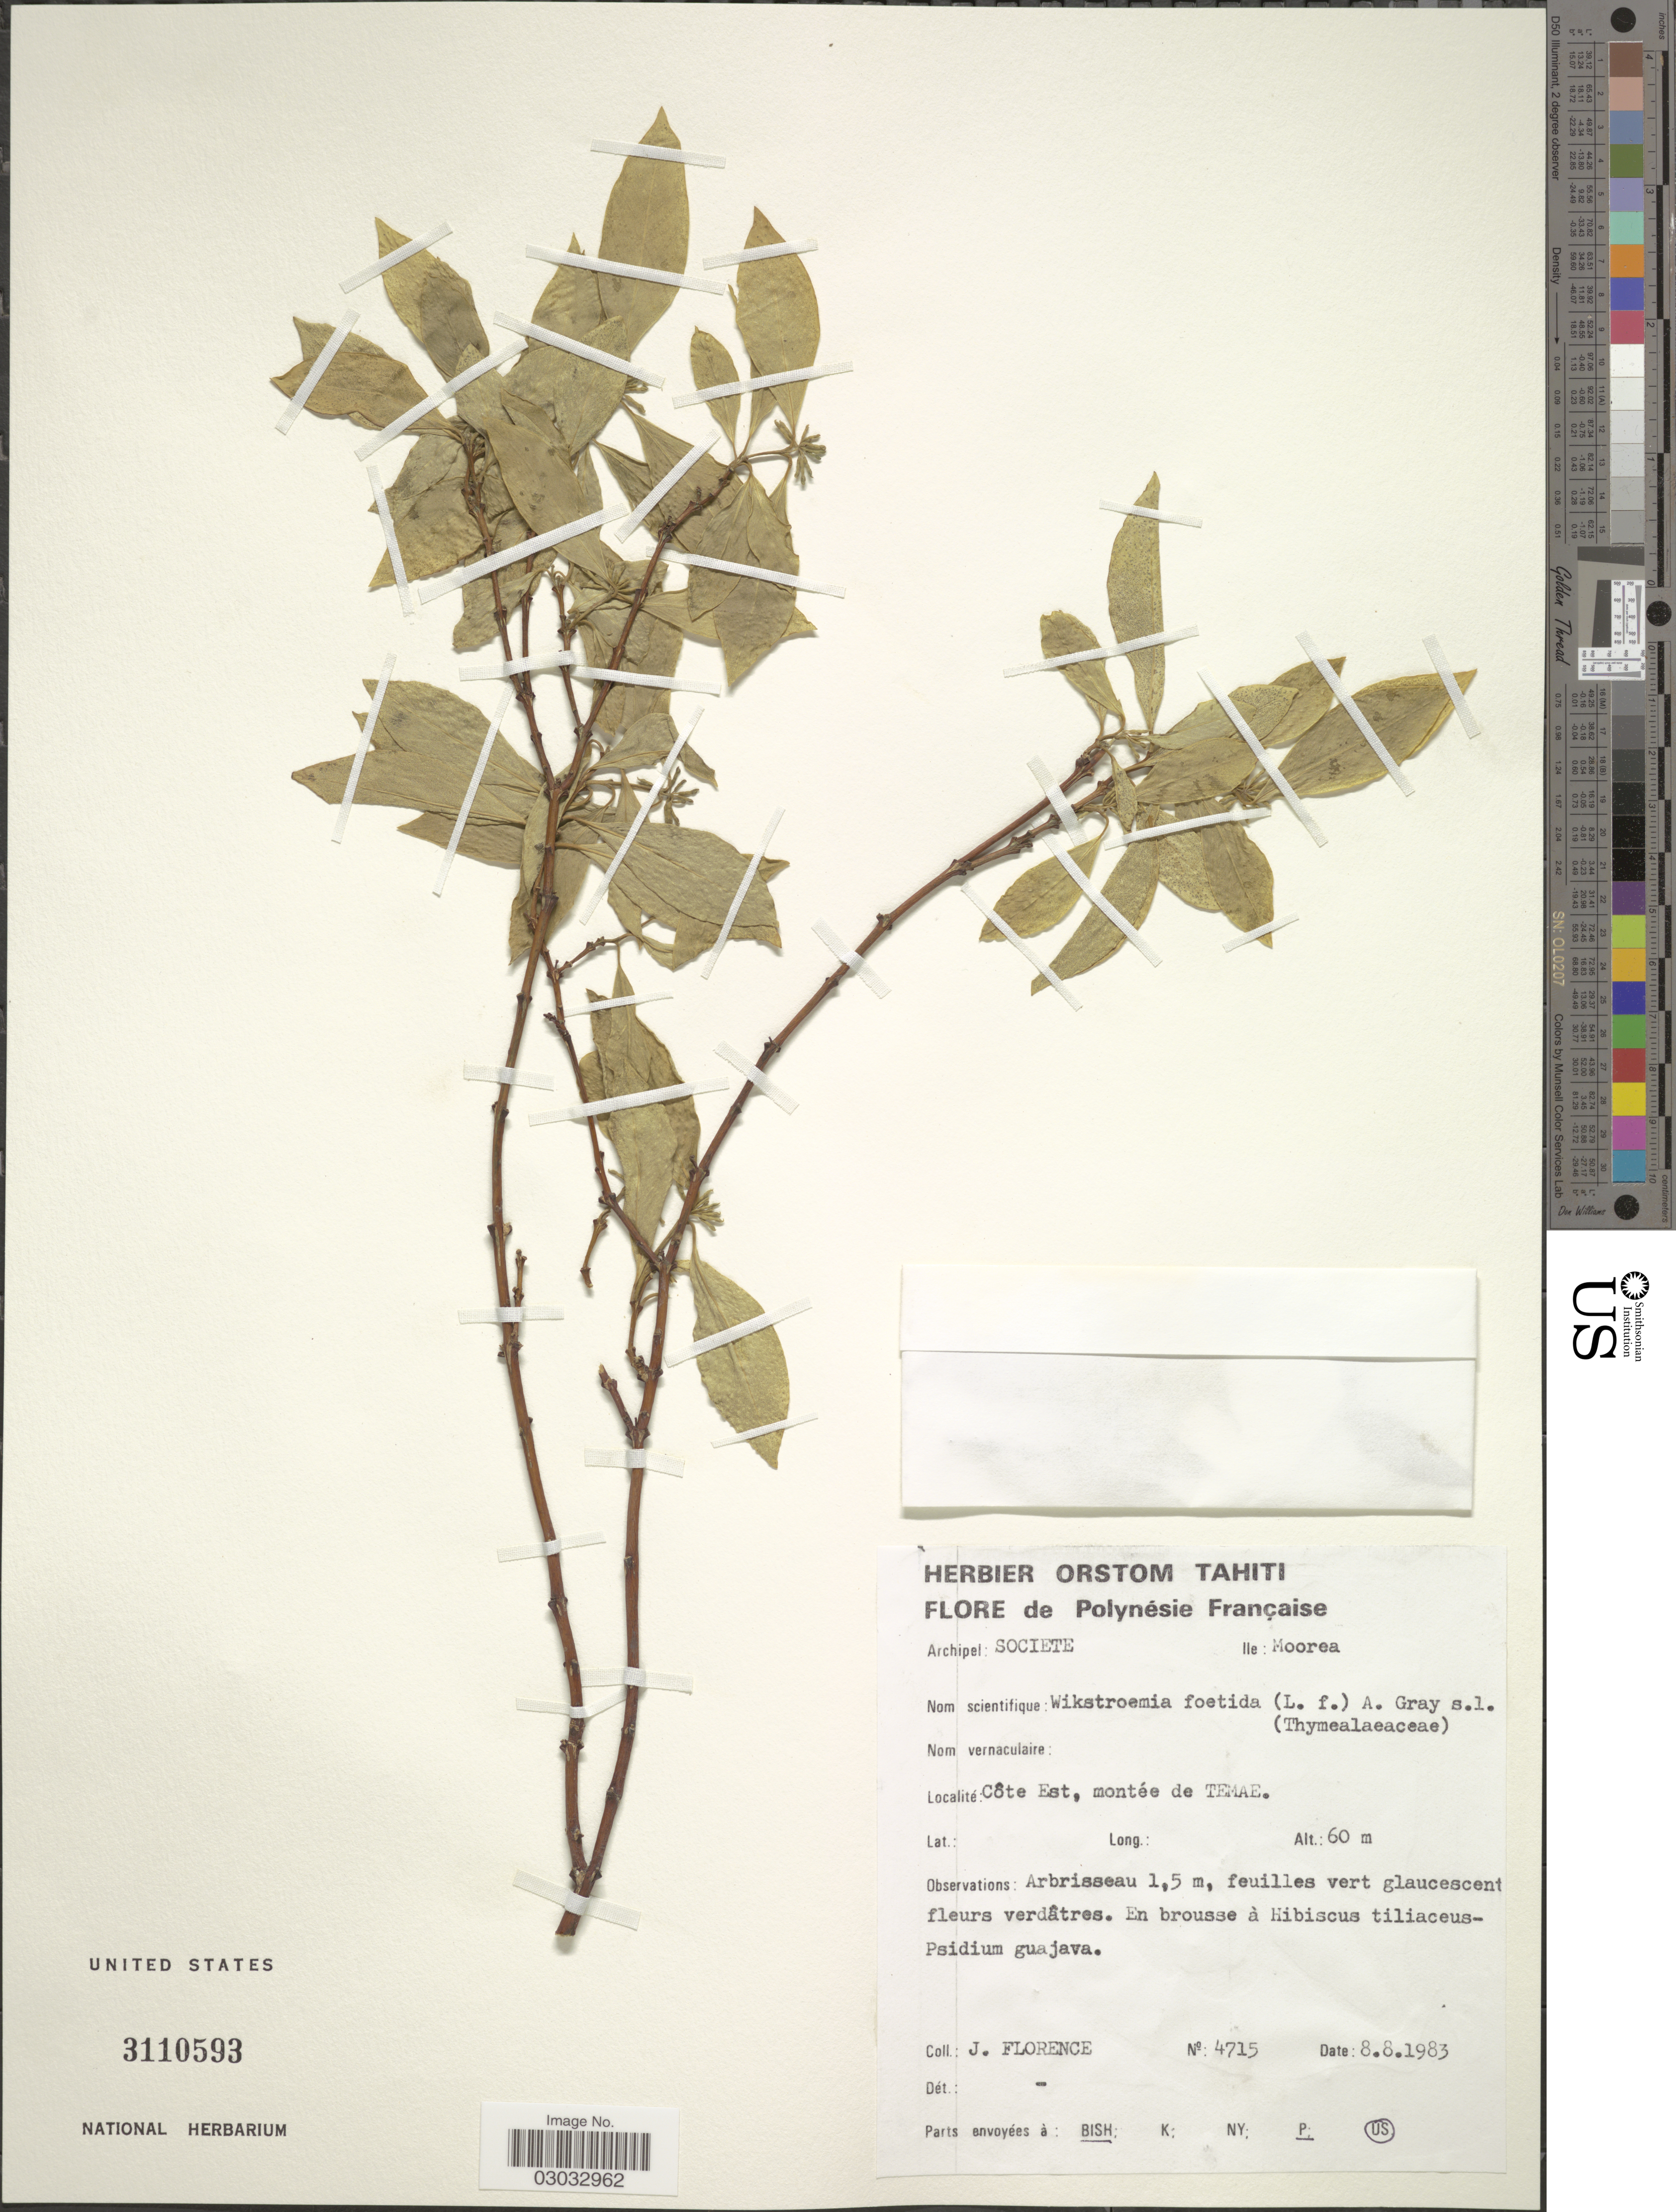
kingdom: Plantae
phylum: Tracheophyta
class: Magnoliopsida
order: Malvales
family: Thymelaeaceae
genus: Wikstroemia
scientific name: Wikstroemia coriacea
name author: Seem.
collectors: J. Florence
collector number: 4715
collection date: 1983-08-08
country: French Polynesia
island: Moorea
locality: Archipel: Societe, Ile: Moorea, Côte Est, montée de Temae.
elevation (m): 60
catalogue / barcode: US 3110593